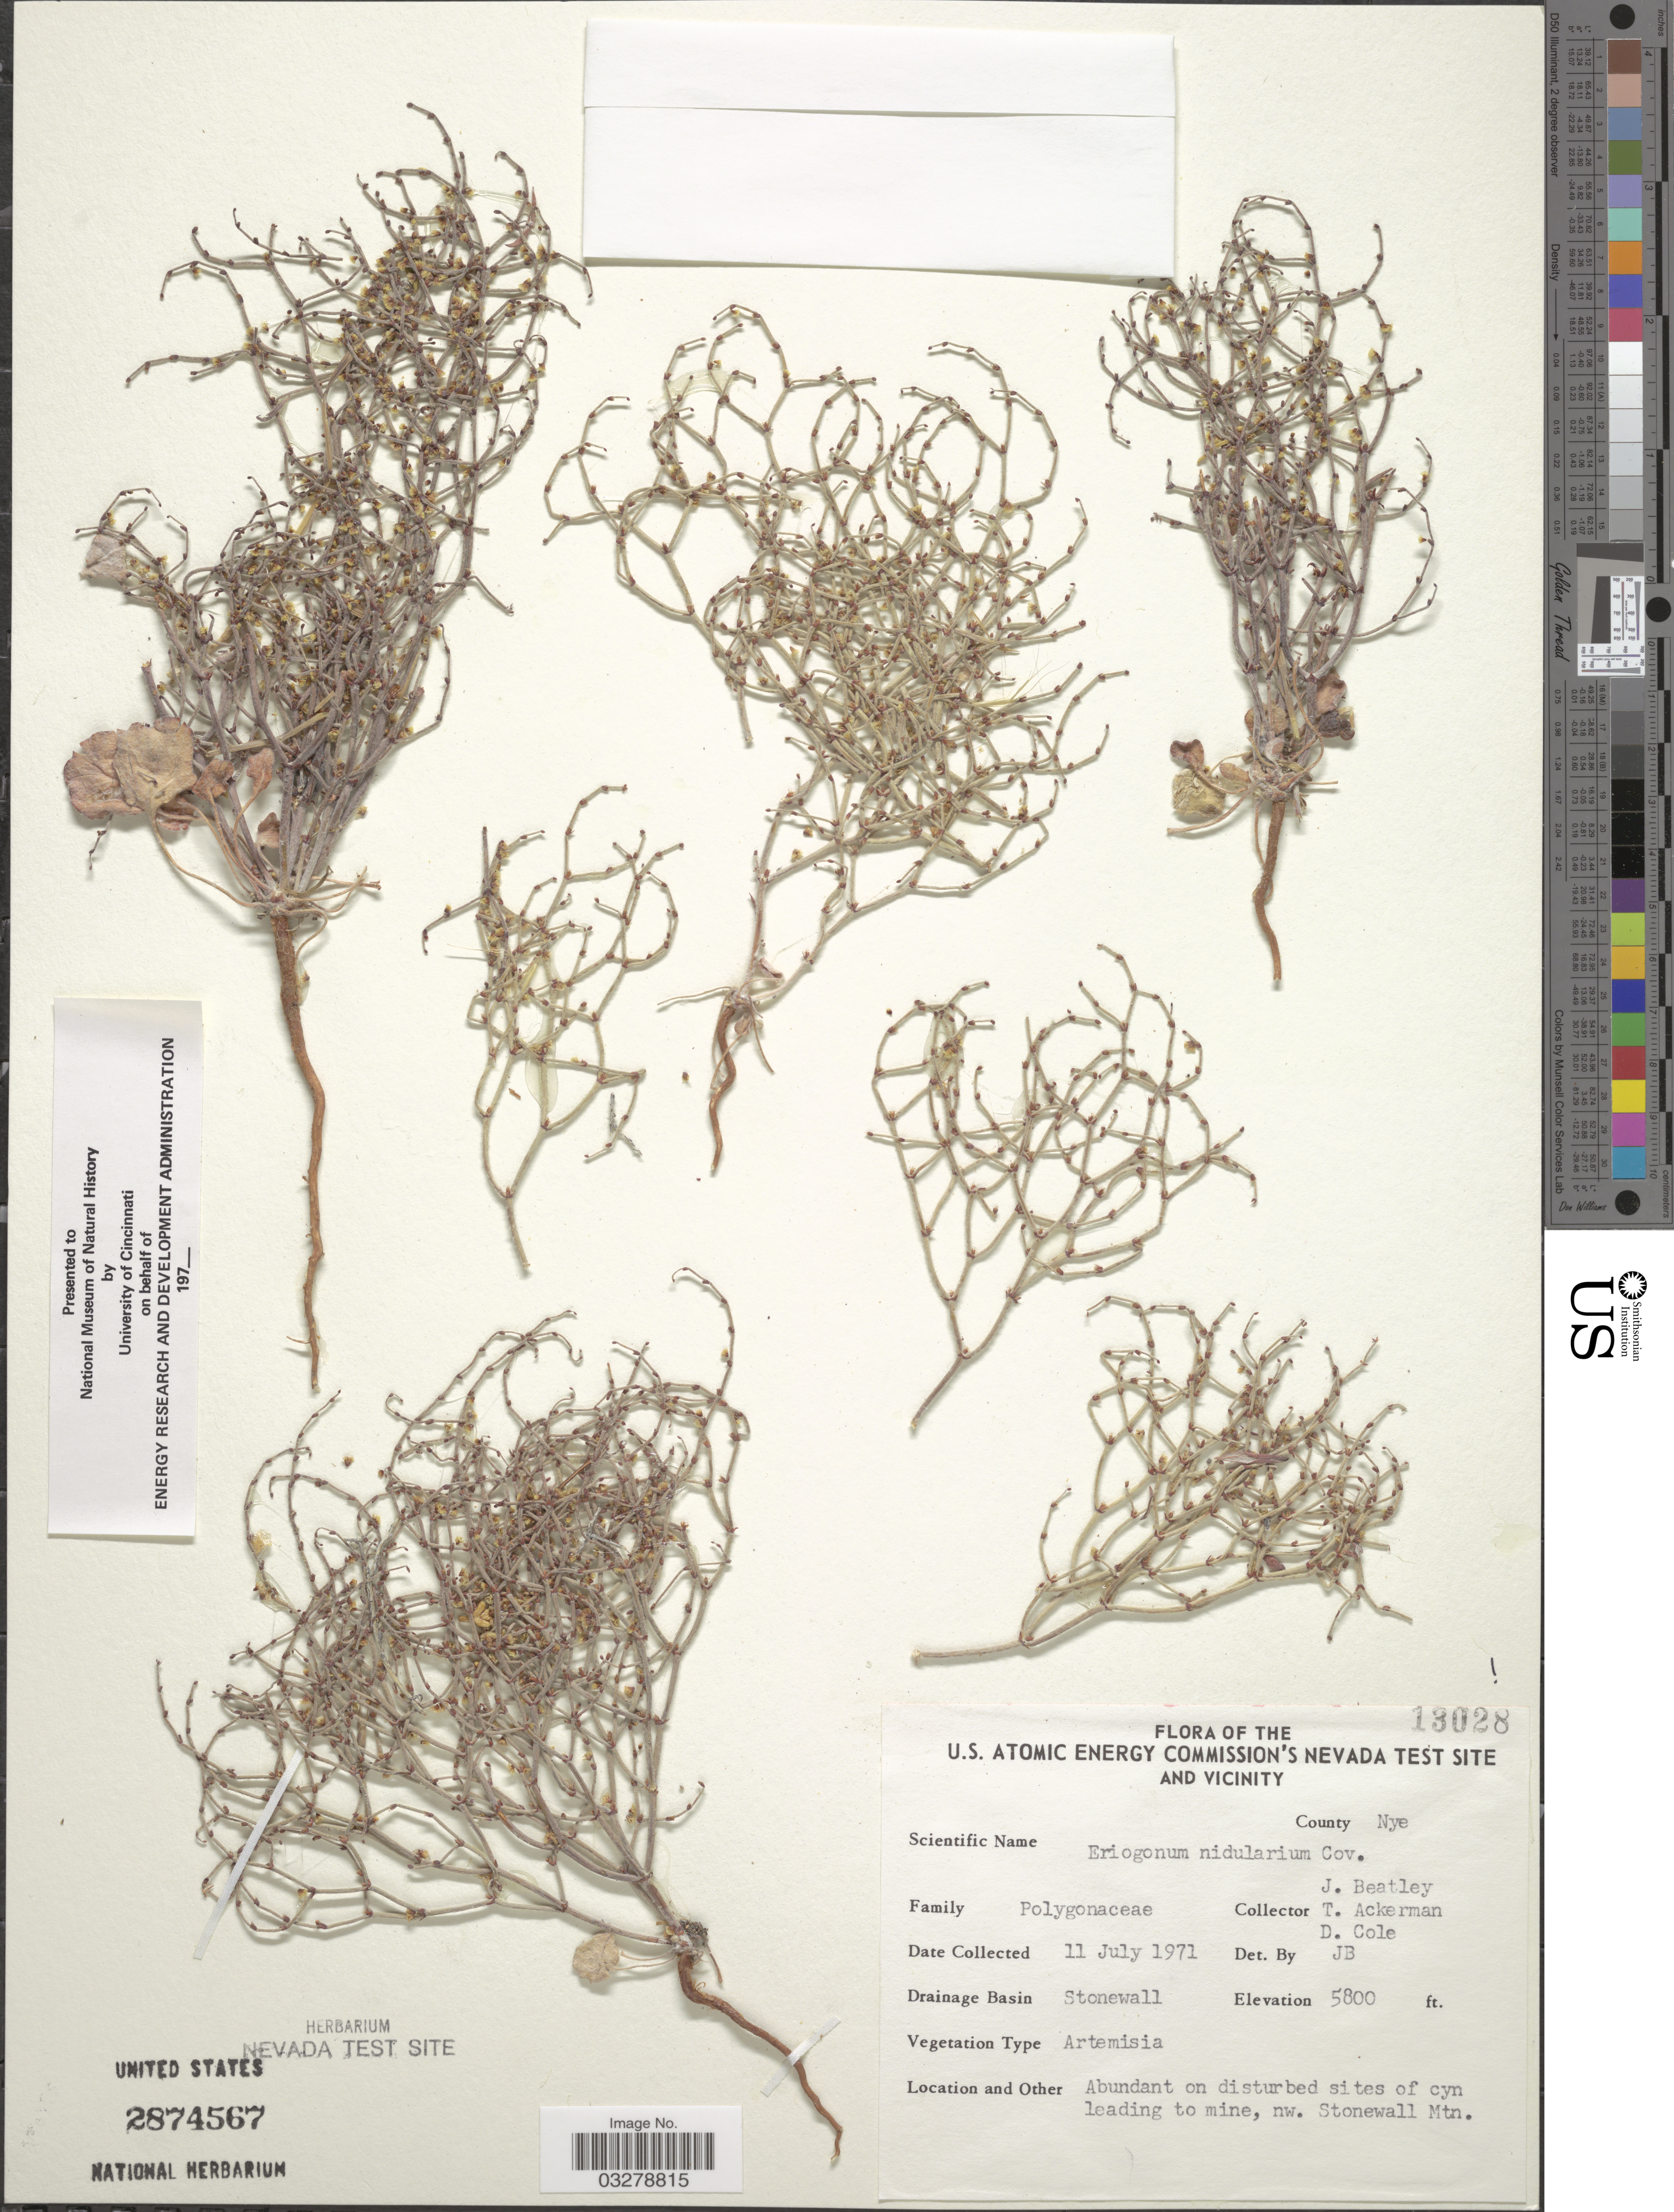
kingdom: Plantae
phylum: Tracheophyta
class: Magnoliopsida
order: Caryophyllales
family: Polygonaceae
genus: Eriogonum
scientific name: Eriogonum nidularium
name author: Coville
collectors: J. C. Beatley, T. Ackerman & D. Cole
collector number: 13028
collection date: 1971-07-11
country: United States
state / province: Nevada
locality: U.S. Atomic Energy Commission's Nevada Test Site and Vicinity. County Nye. Drainage Basin Stonewall. Disturbed sites of cyn leading to mine, nw. Stonewall Mtn.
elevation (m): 1768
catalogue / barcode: US 2874567